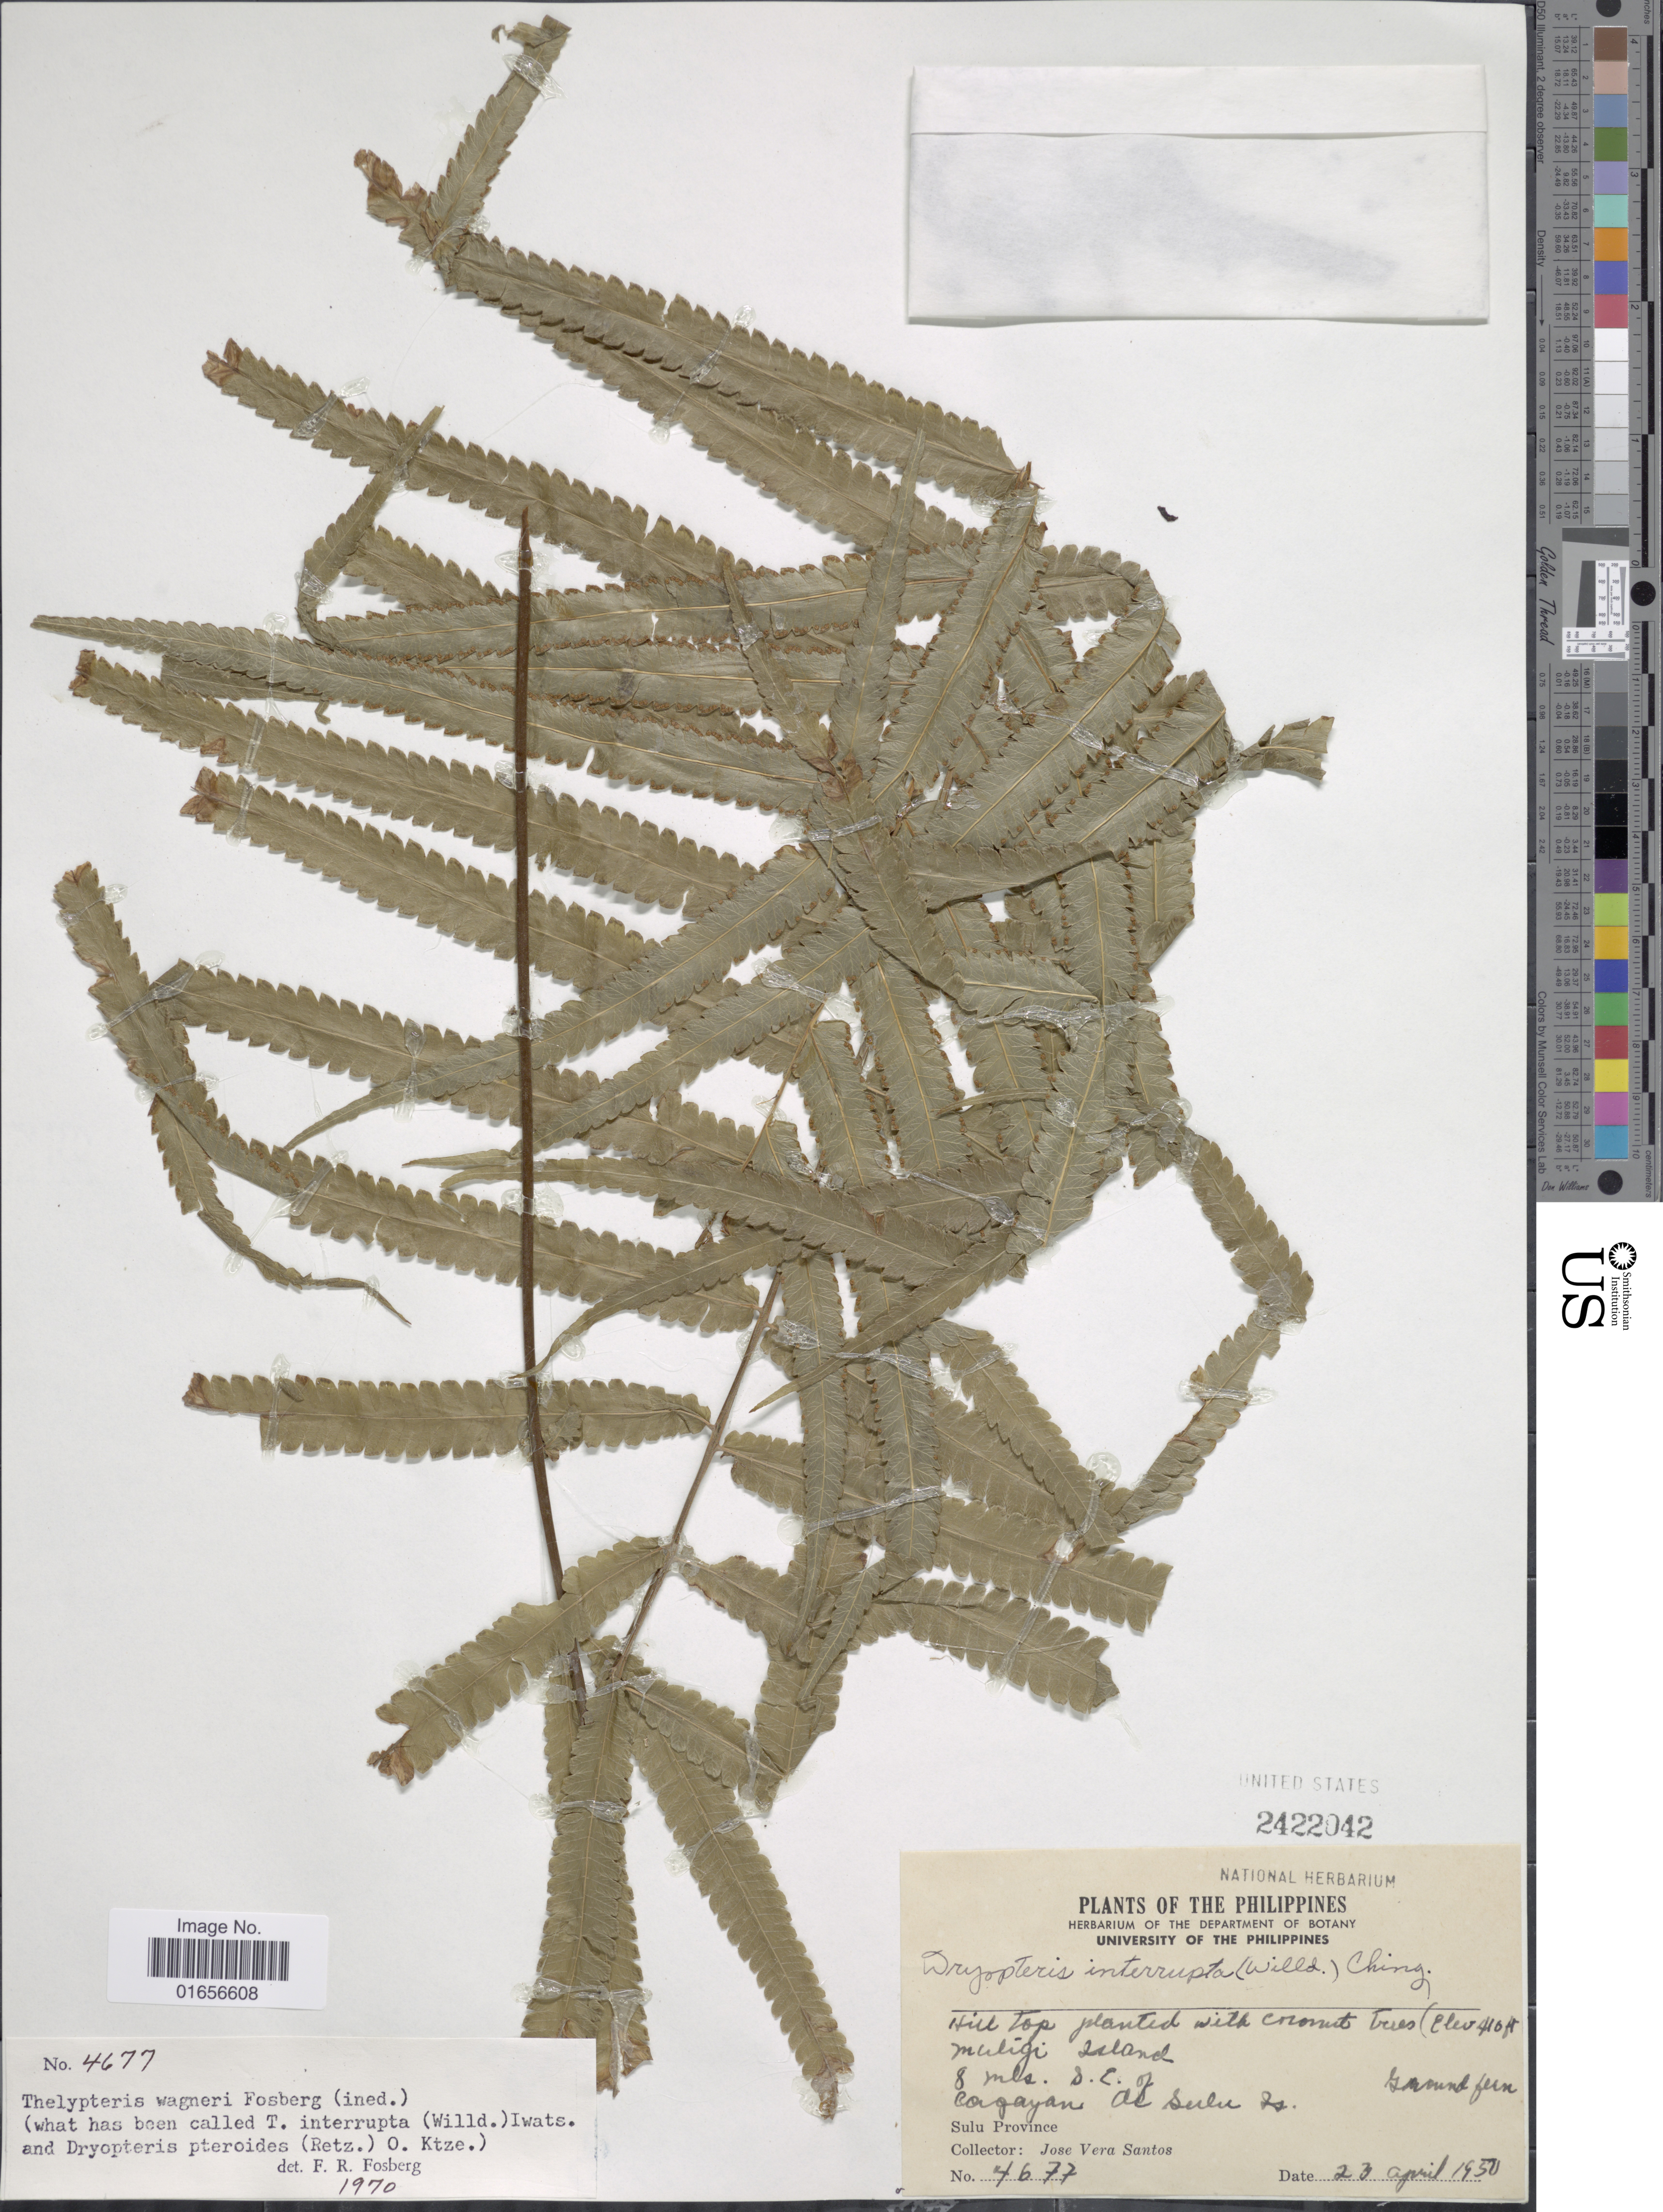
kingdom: Plantae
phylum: Tracheophyta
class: Polypodiopsida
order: Polypodiales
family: Thelypteridaceae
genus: Amphineuron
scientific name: Amphineuron terminans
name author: (J. Sm. ex Hook.) Holttum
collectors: J. Santos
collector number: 4677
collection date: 1950-04-23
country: Philippines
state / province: Muslim Mindanao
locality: The Philippines, Muligi Island, 8 mls S.E. of Cagayan al Sulu Isl., Sulu Province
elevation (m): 125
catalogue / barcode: US 2422042